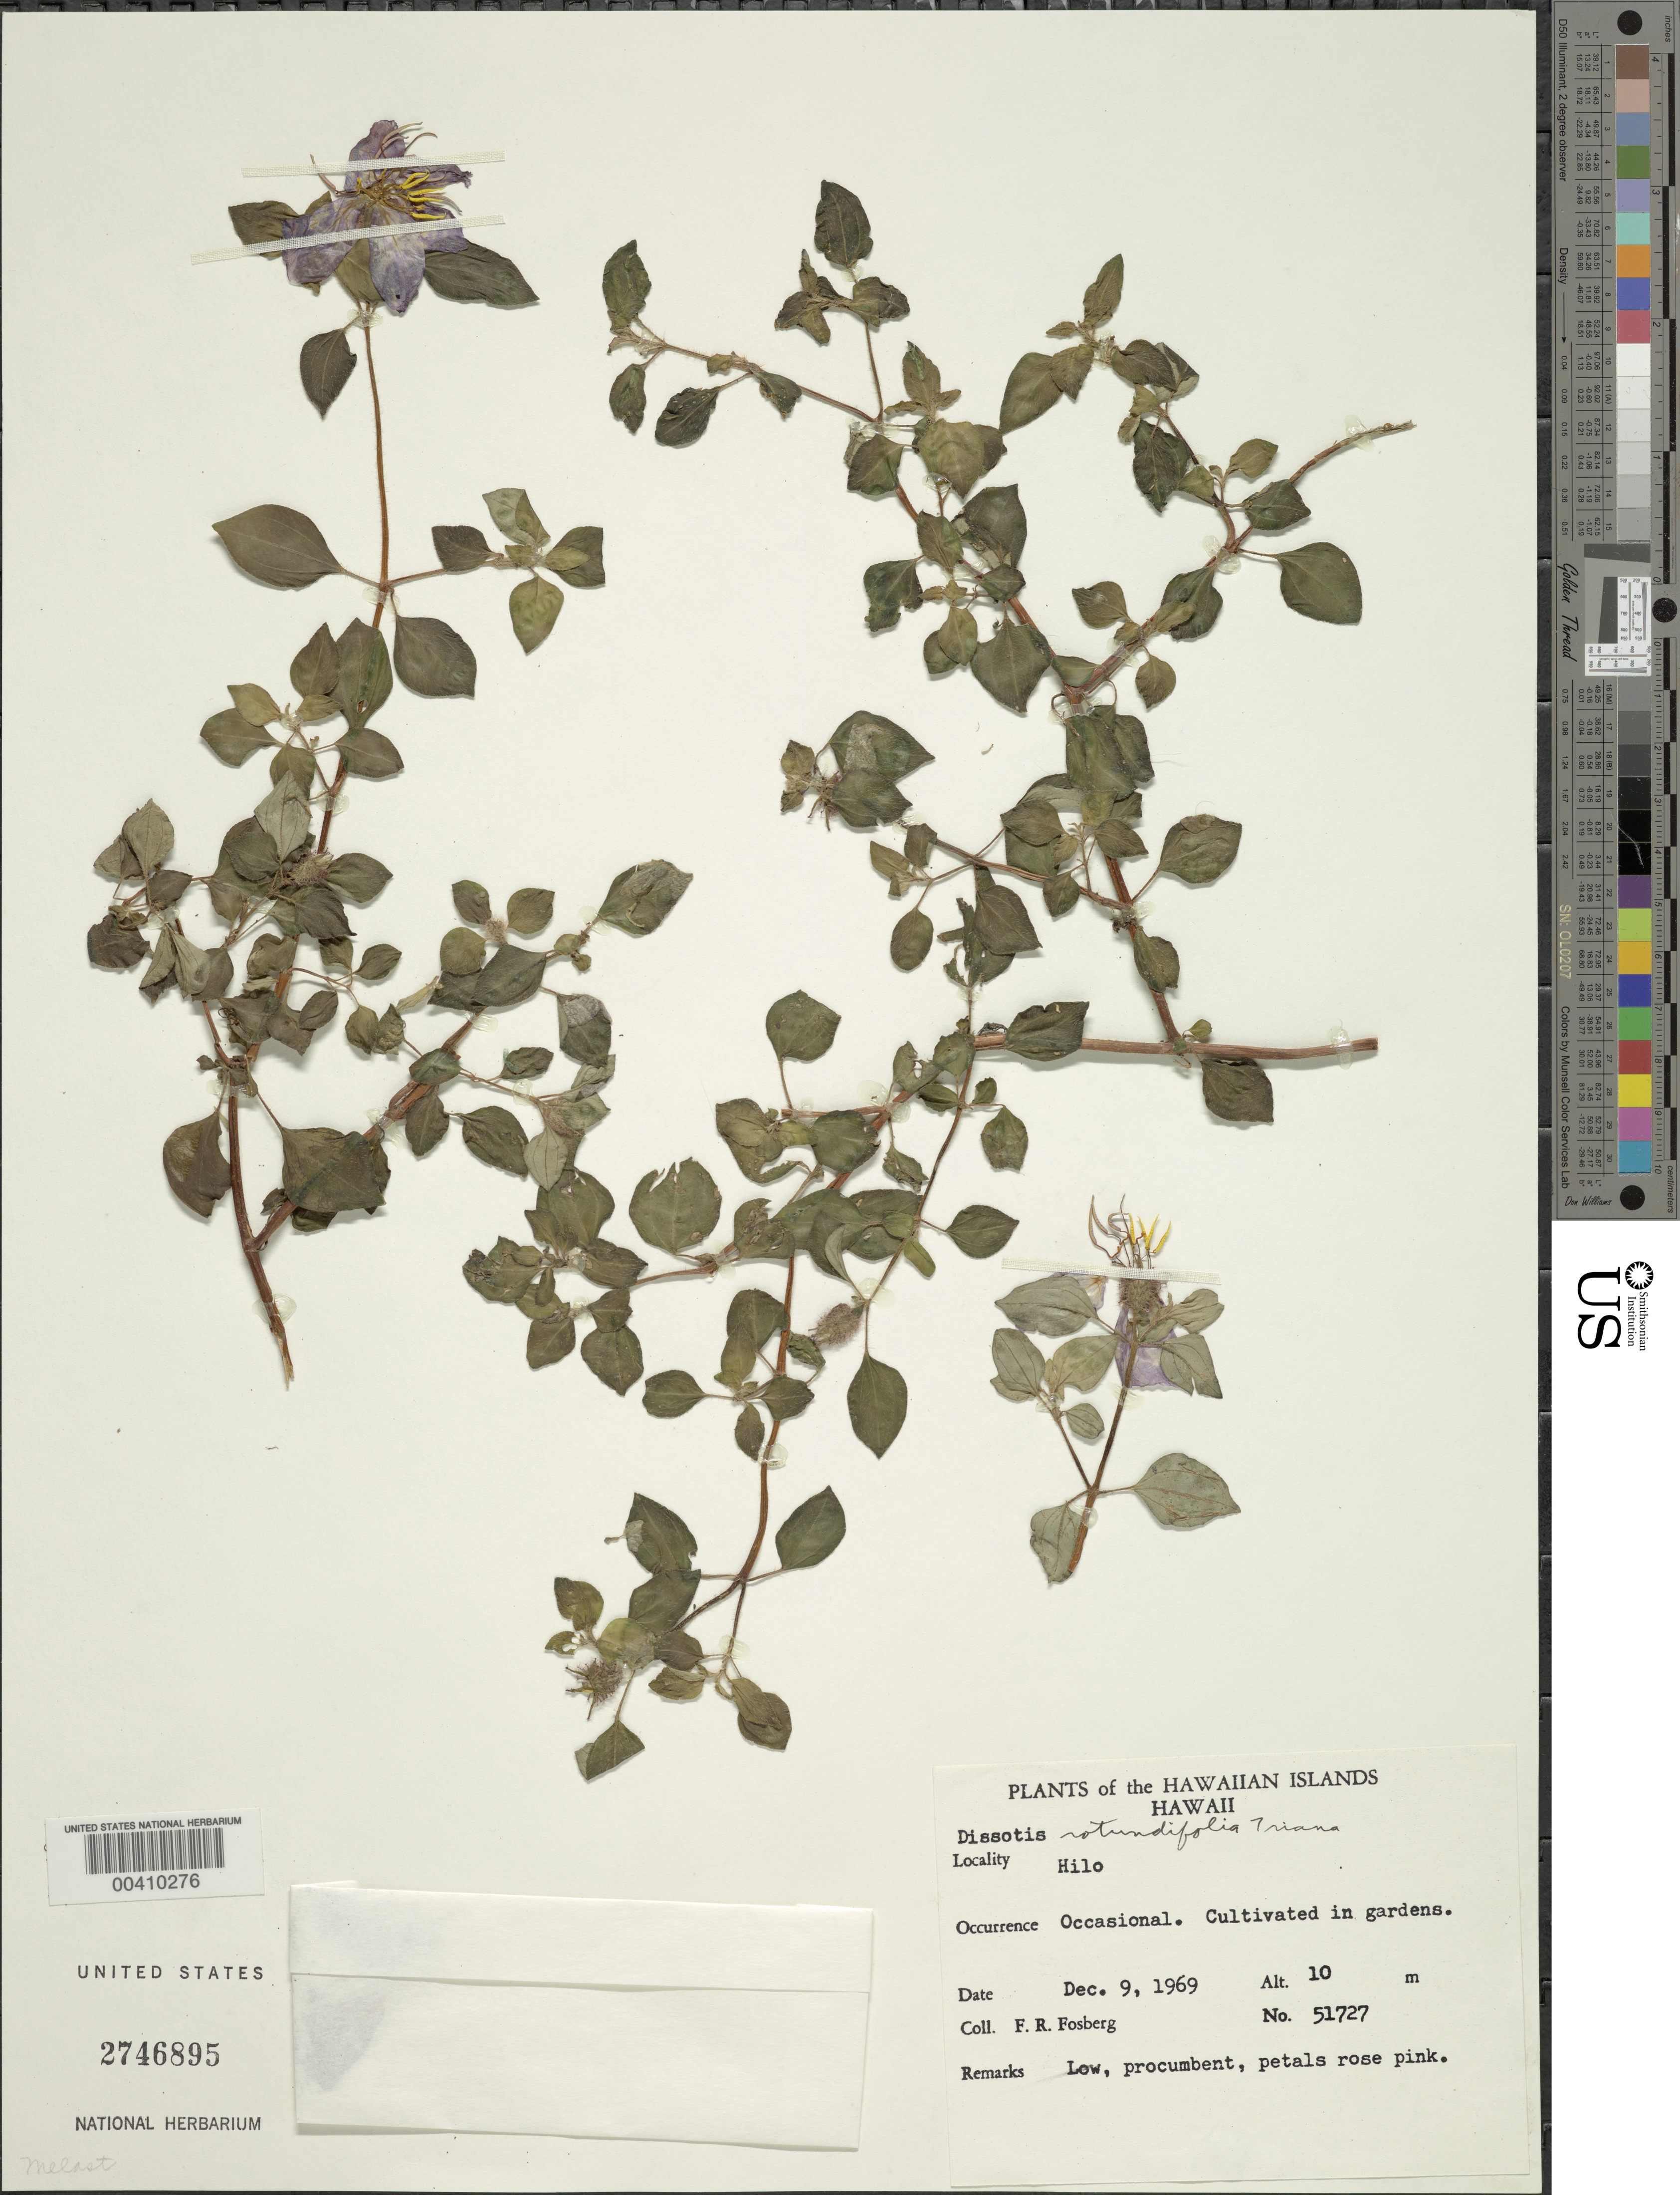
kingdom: Plantae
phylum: Tracheophyta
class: Magnoliopsida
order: Myrtales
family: Melastomataceae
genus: Heterotis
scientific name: Heterotis rotundifolia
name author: (Sm.) Jacq.-Fél.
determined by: Wagner, W. L., (BOT), Smithsonian Institution - National Museum of Natural History (UNITED STATES)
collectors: F. R. Fosberg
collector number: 51727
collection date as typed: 9 Dec 1969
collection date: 1969-12-09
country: United States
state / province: Hawaii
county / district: Hawaii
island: Hawaii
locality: Hilo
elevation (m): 10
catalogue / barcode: US 2746895